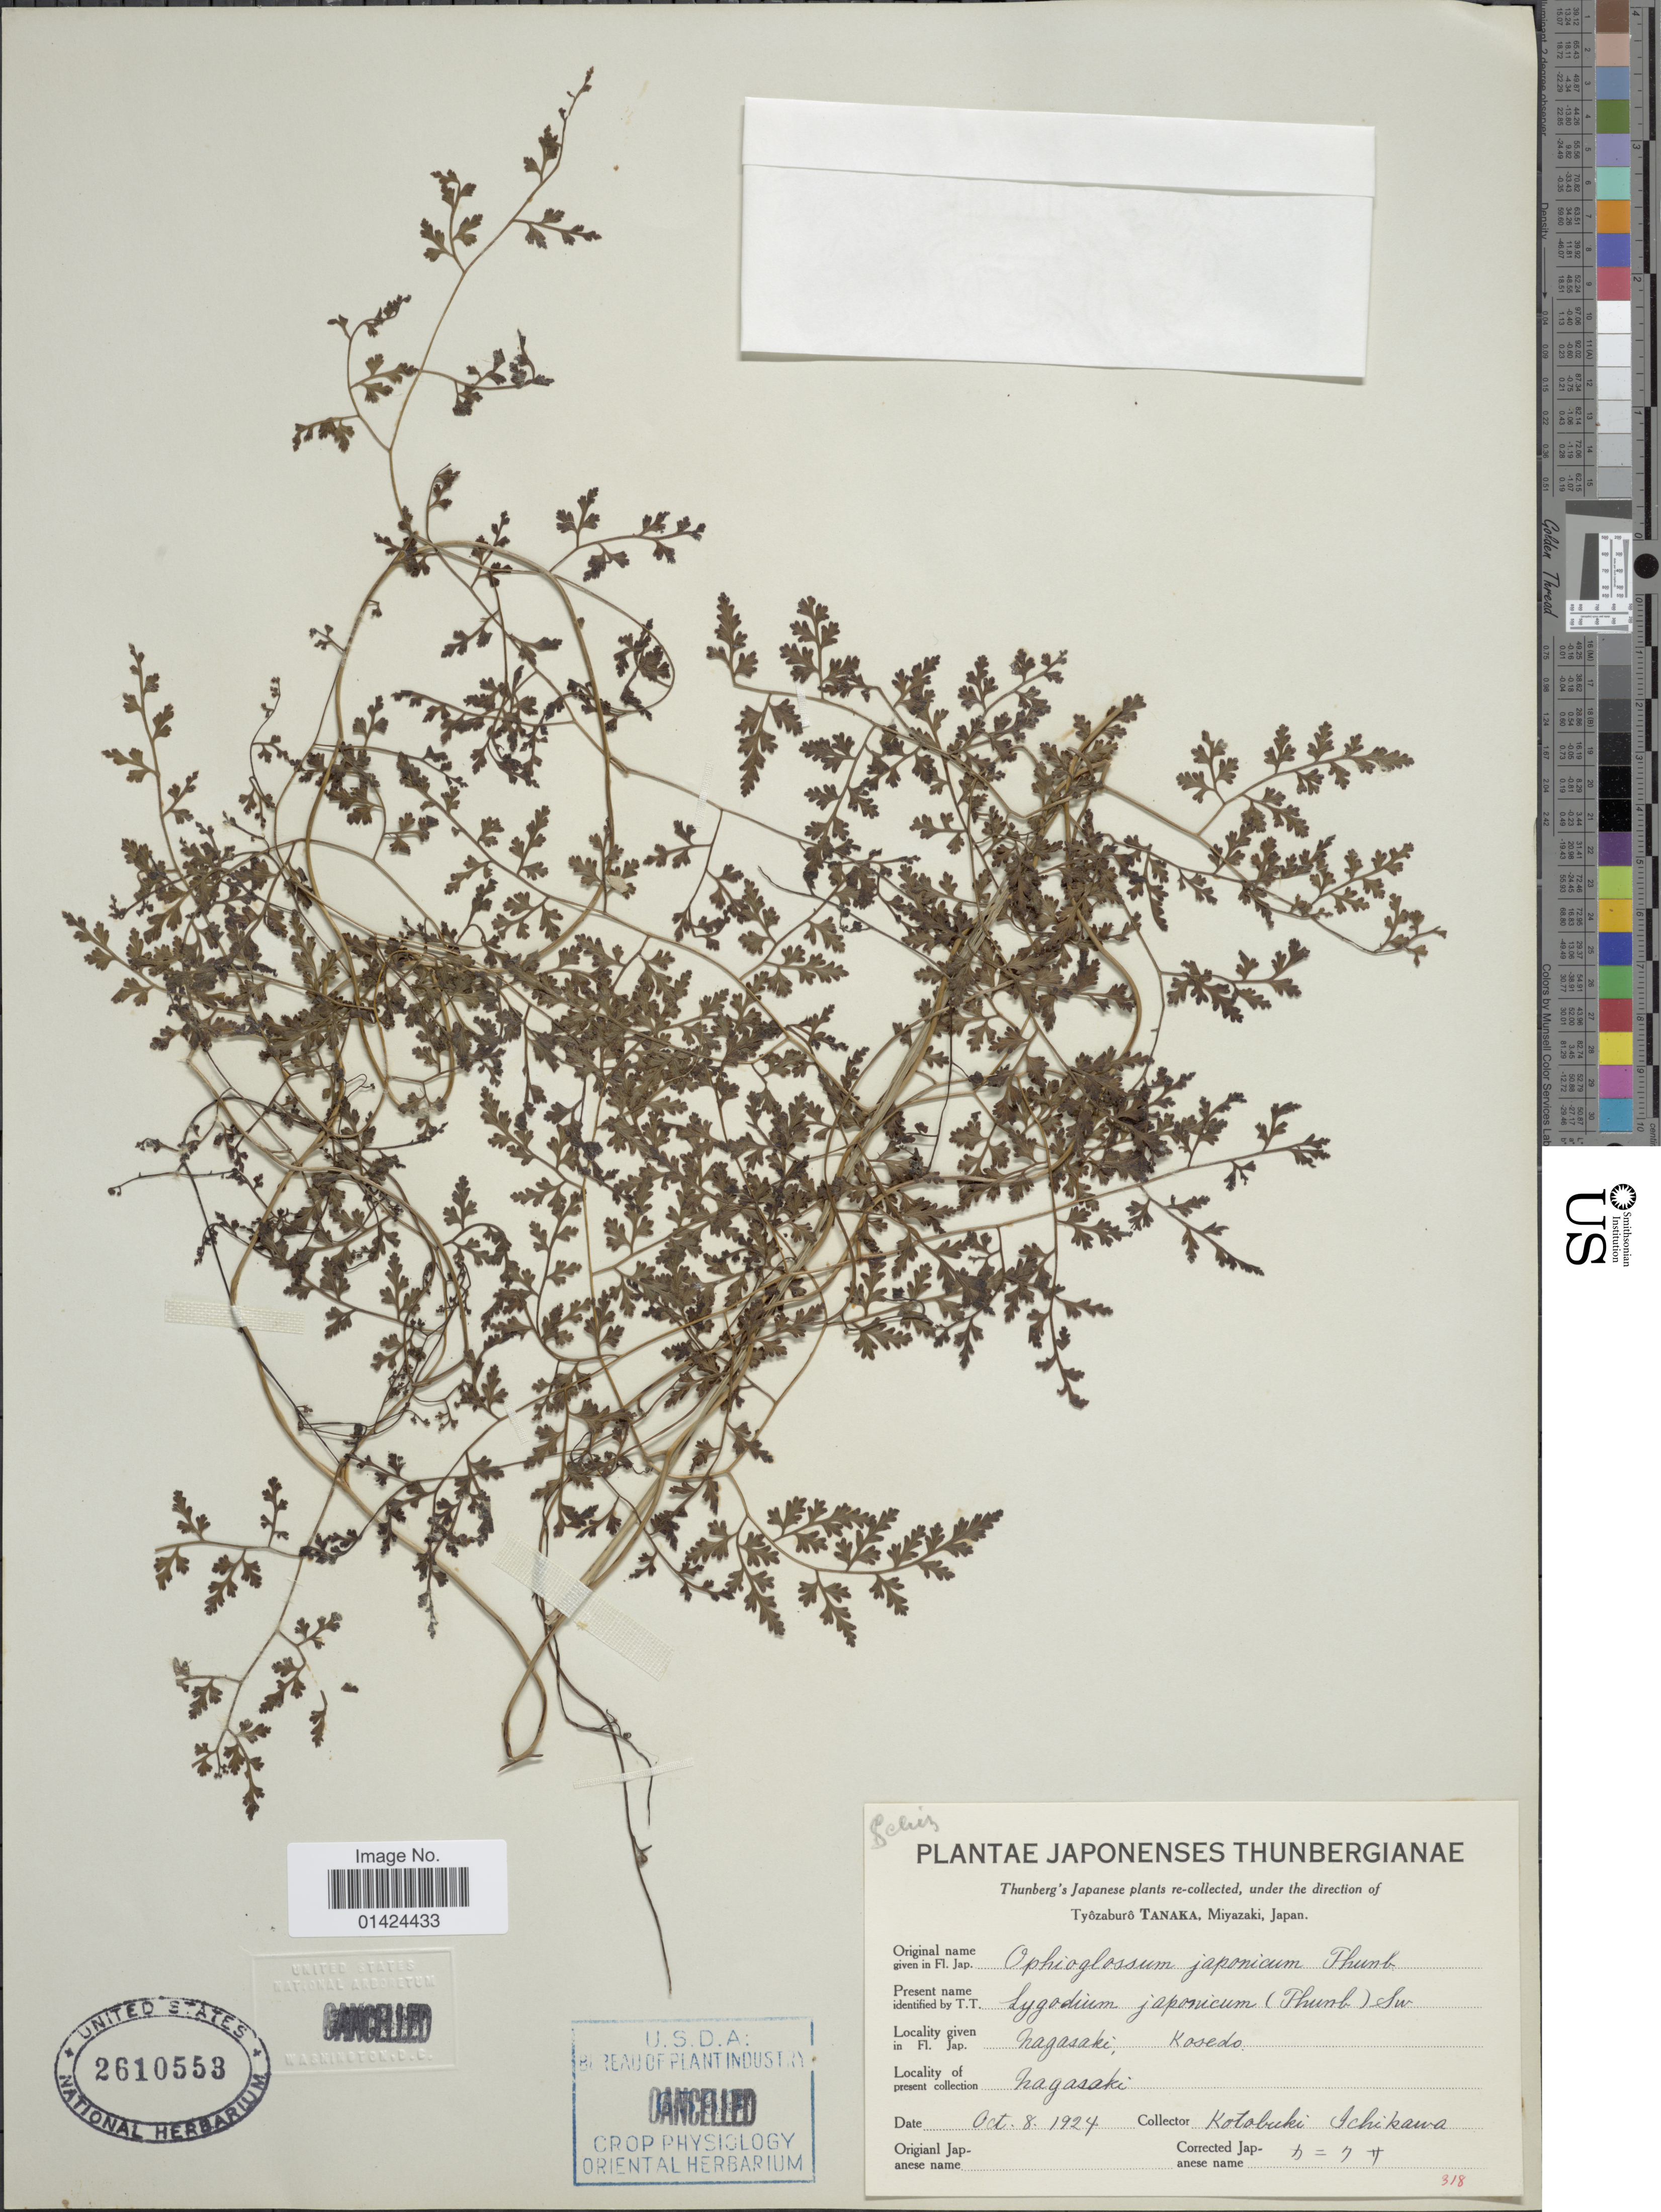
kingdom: Plantae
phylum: Tracheophyta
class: Polypodiopsida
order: Schizaeales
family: Lygodiaceae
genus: Lygodium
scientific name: Lygodium japonicum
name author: (Thunb.) Sw.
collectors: K. Ichikawa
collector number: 318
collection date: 1924-10-08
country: Japan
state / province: Nagasaki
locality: Kosedo.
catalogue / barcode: US 2610553